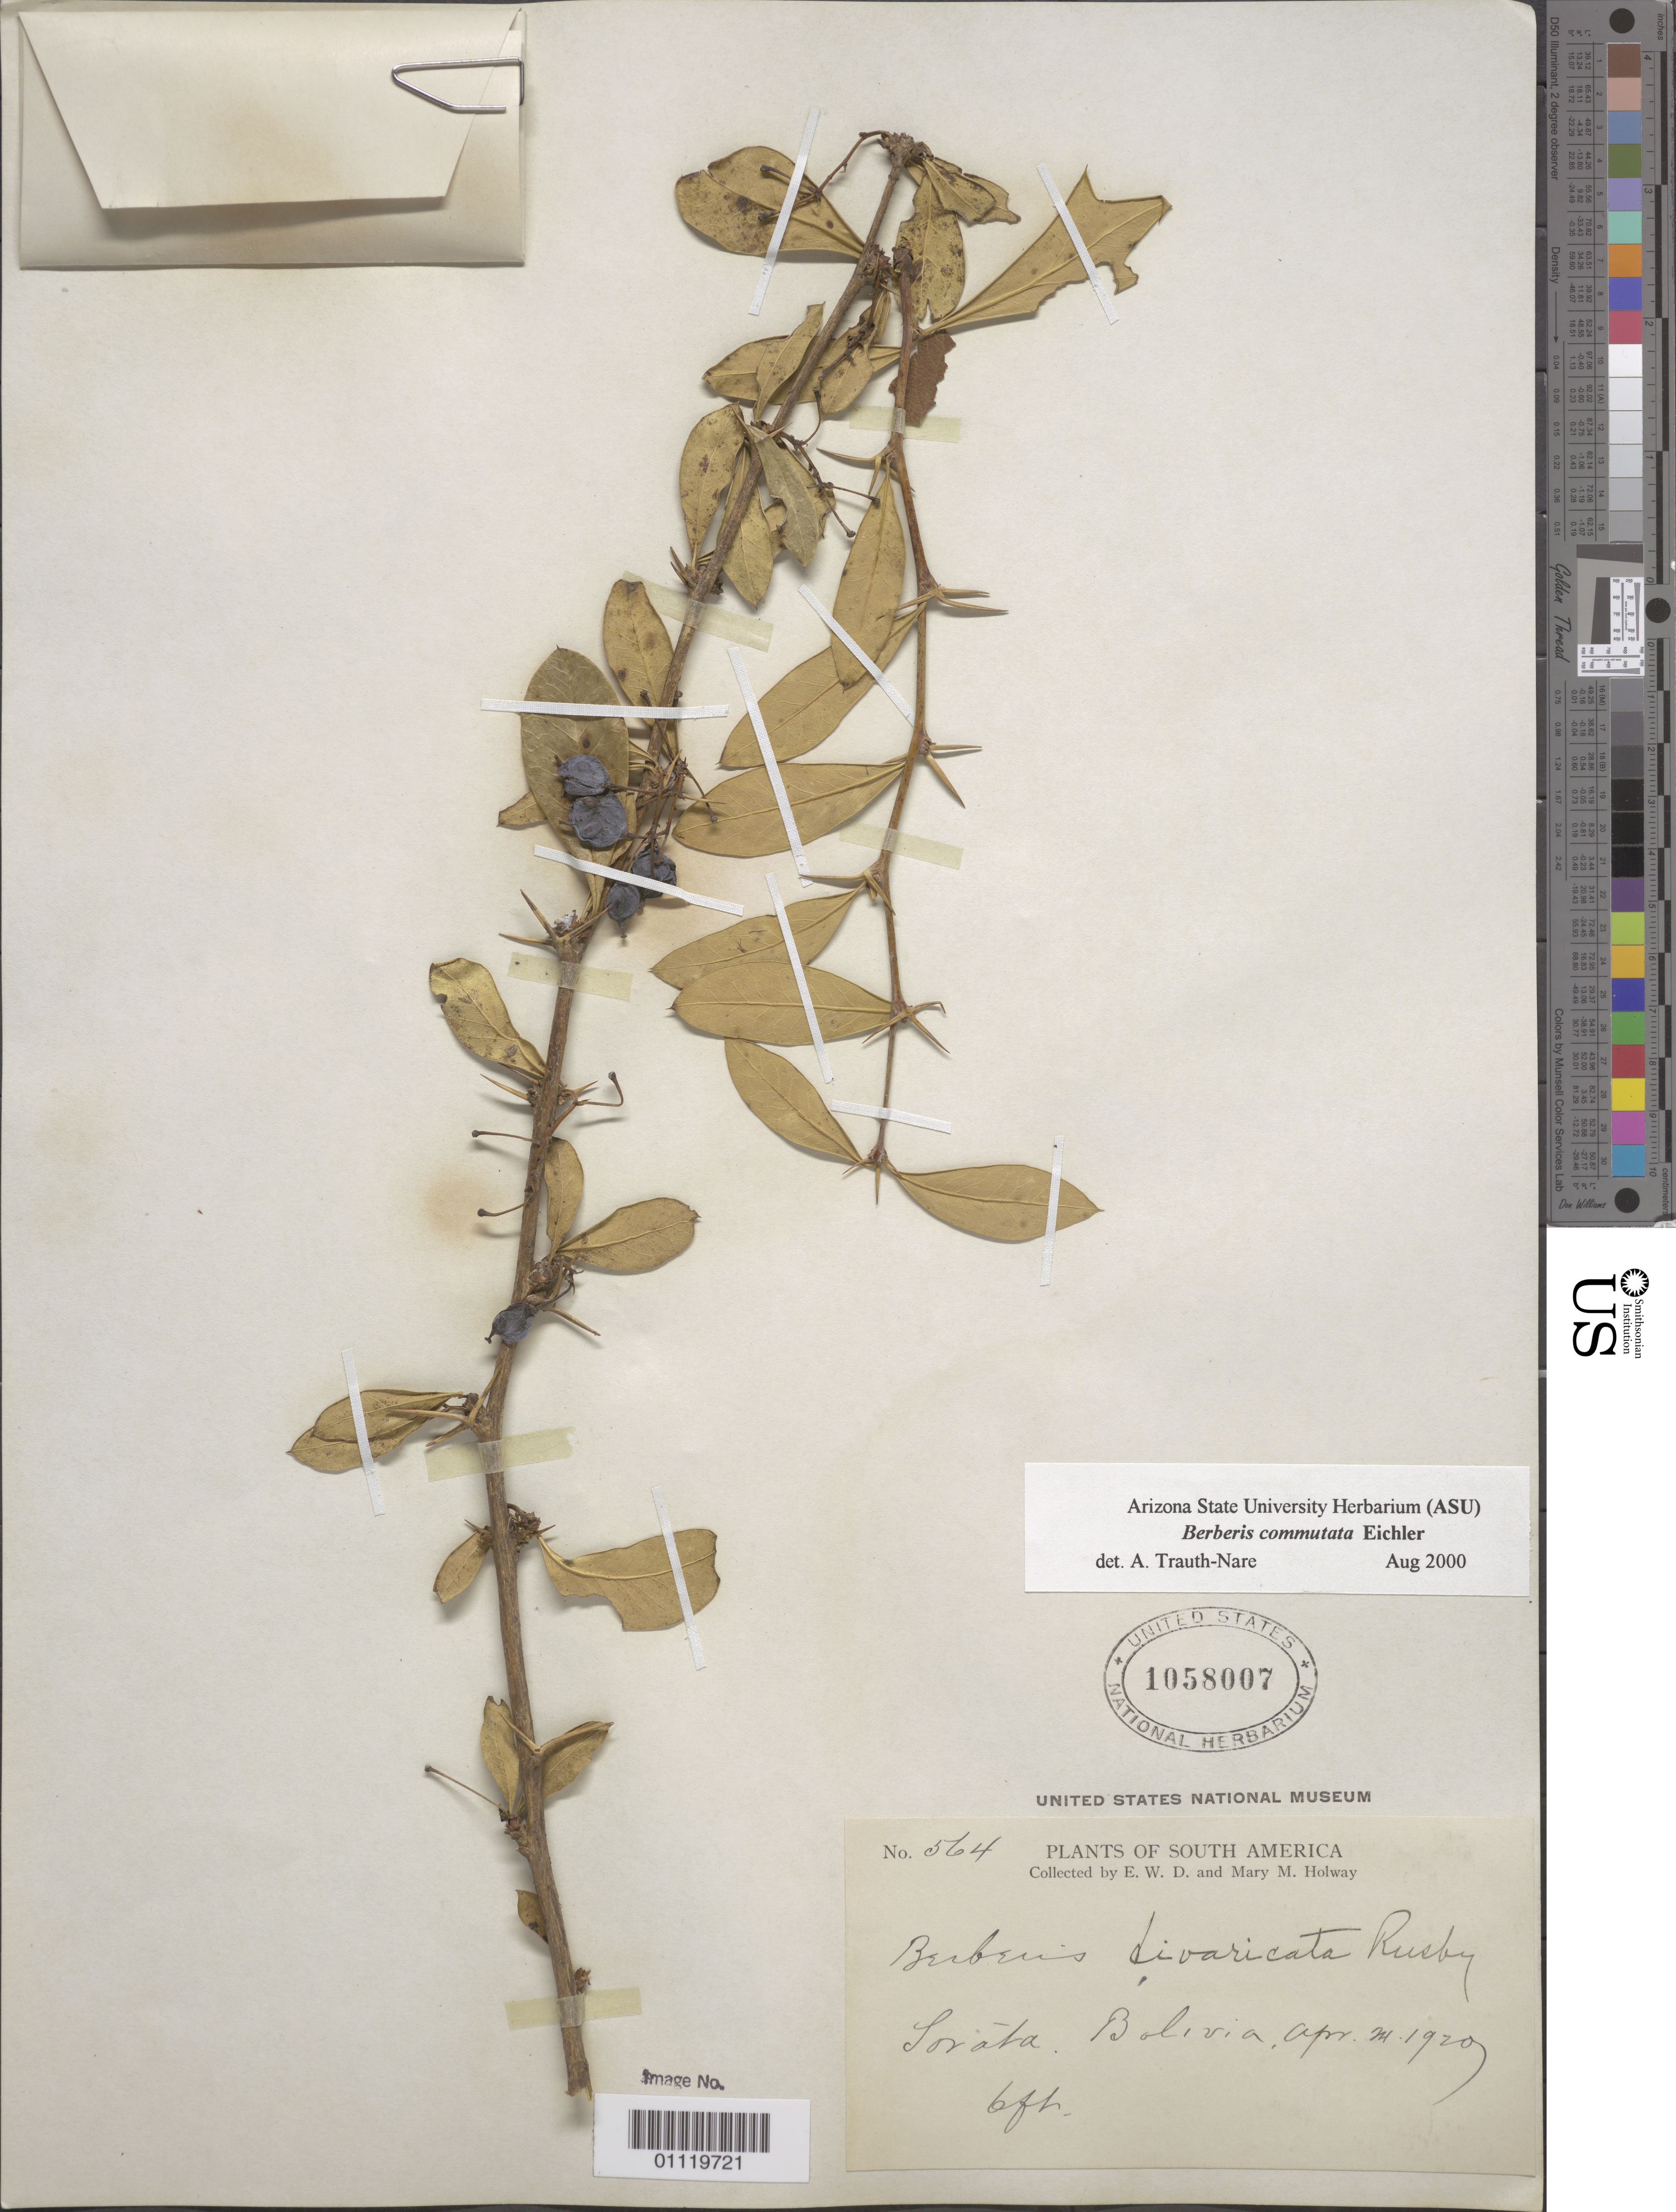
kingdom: Plantae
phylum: Tracheophyta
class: Magnoliopsida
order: Ranunculales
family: Berberidaceae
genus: Berberis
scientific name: Berberis commutata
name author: Eichler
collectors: E. W. D. Holway & M. M. Holway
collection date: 1929-04-21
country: Bolivia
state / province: La Paz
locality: Sorata town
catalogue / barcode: US 1058007